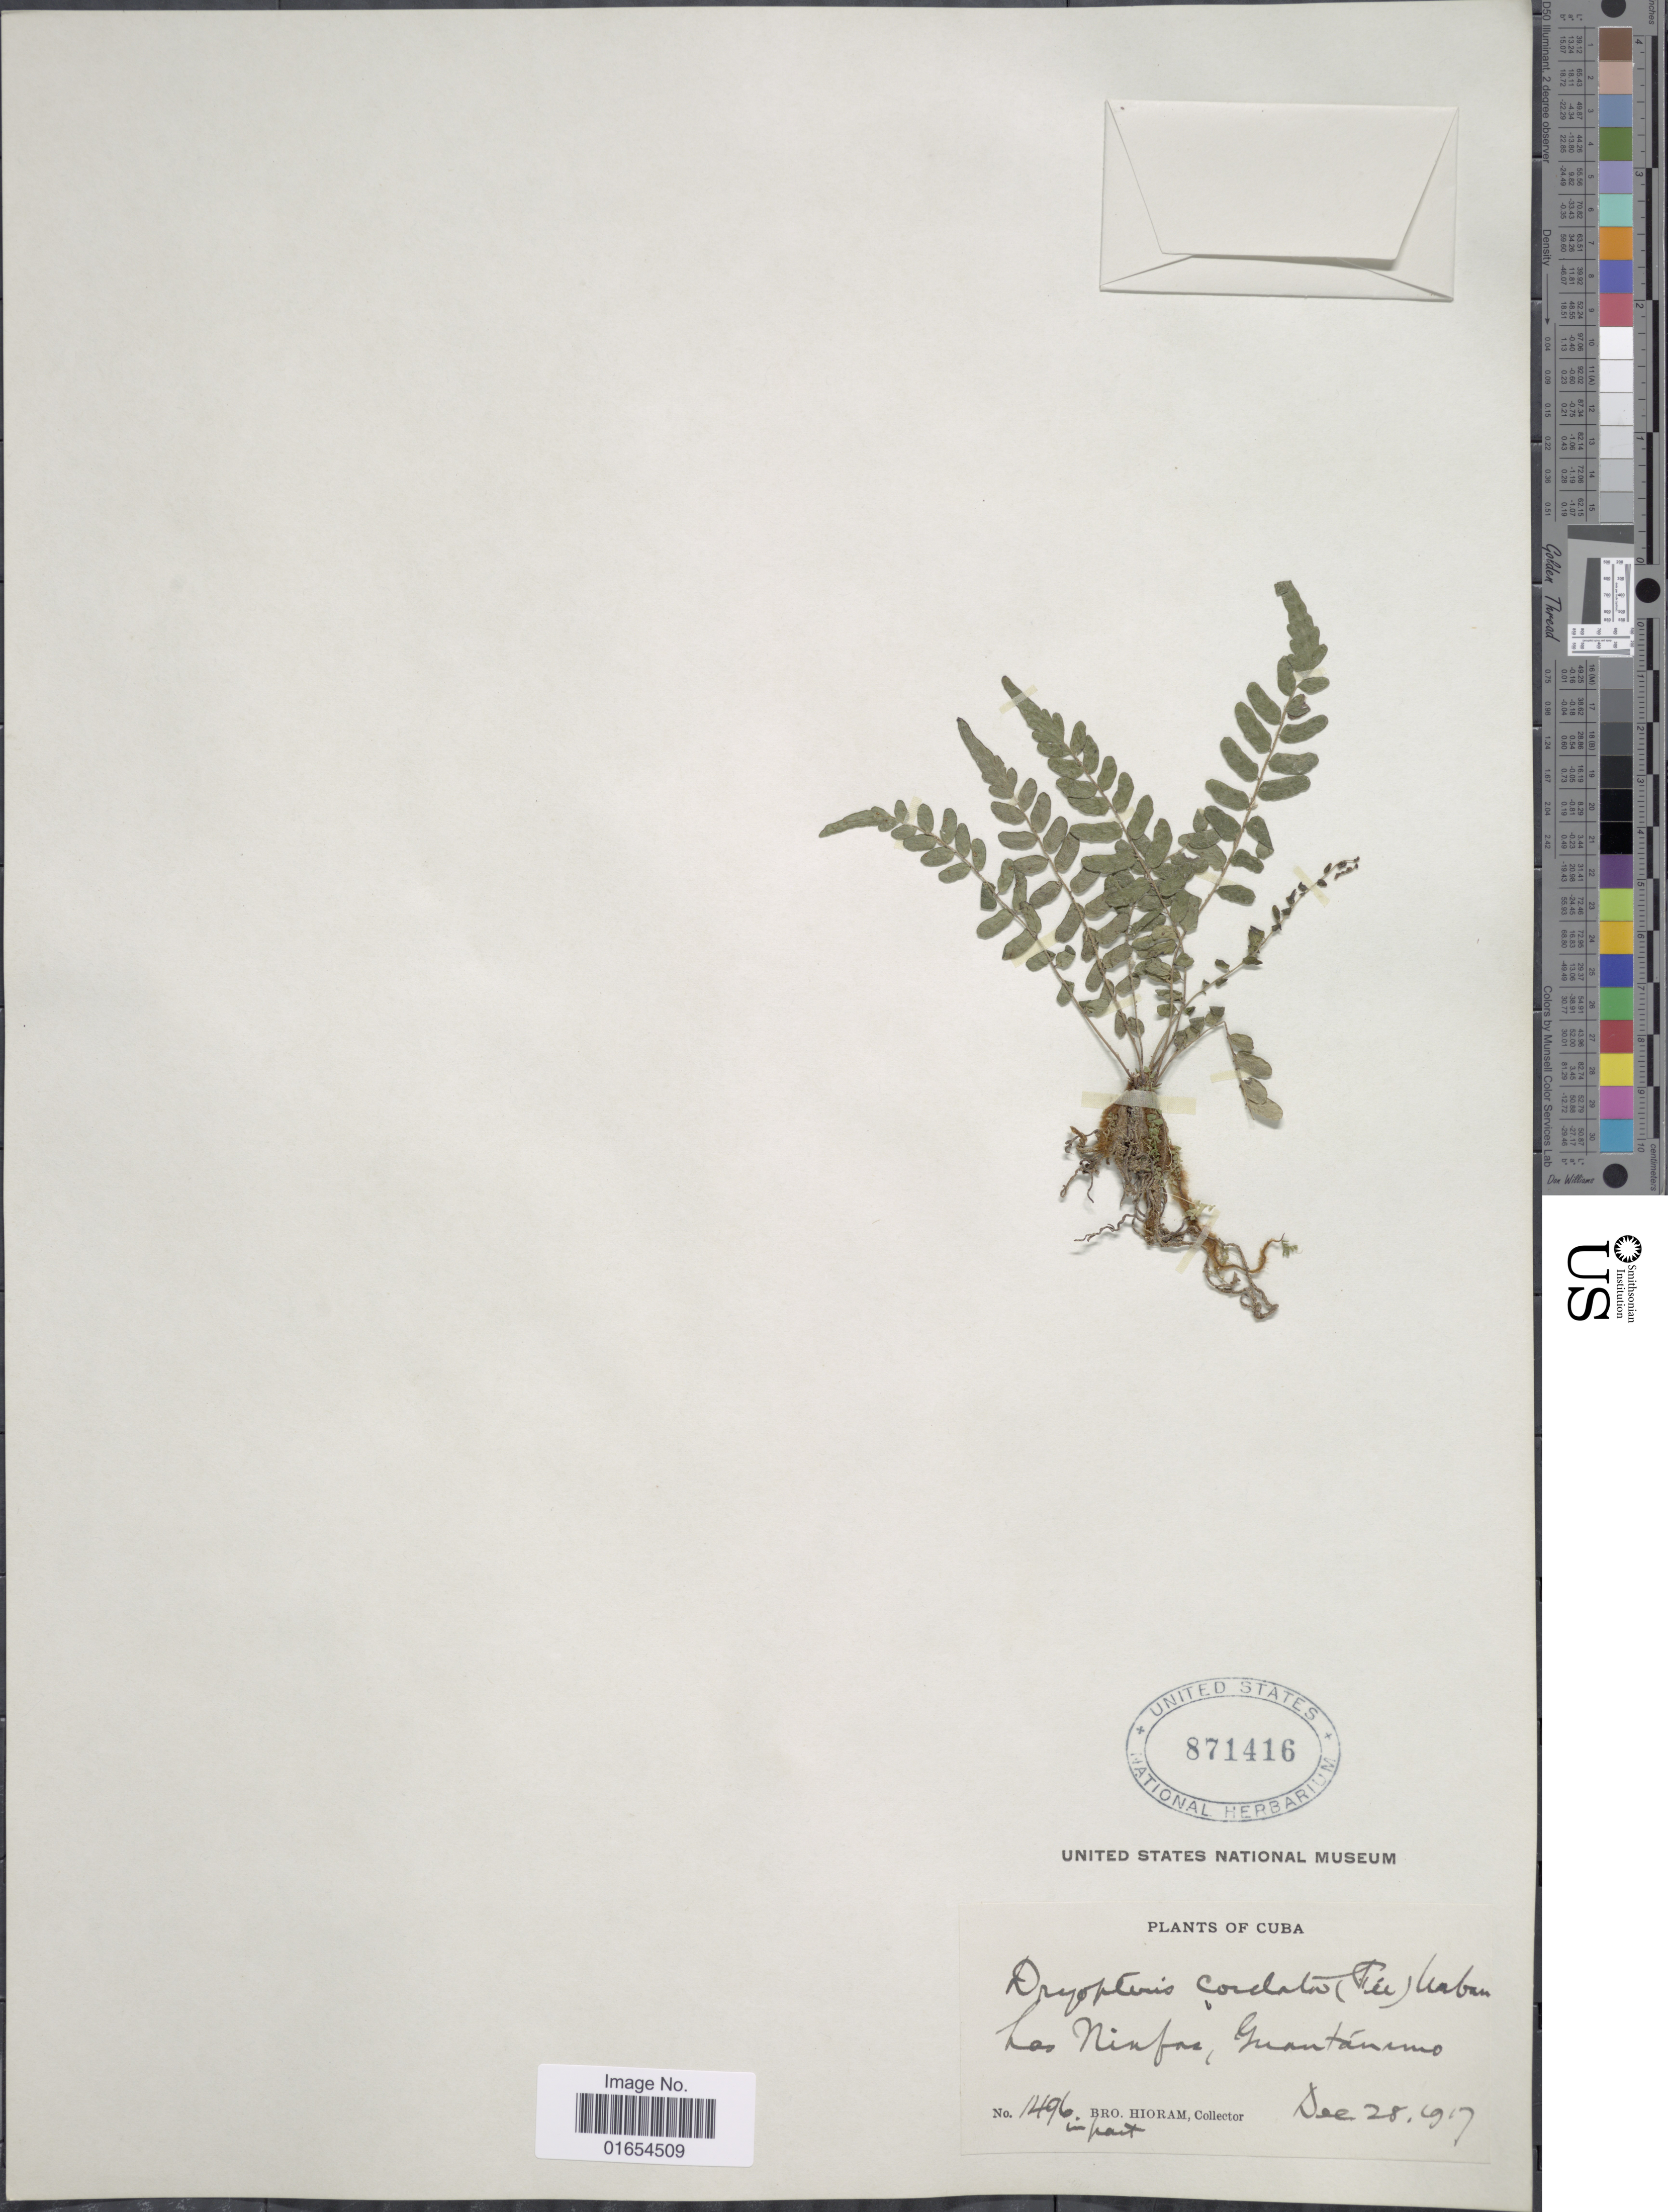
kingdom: Plantae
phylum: Tracheophyta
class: Polypodiopsida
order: Polypodiales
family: Thelypteridaceae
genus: Goniopteris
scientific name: Goniopteris cordata (Fée) comb. nov., ined 2015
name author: (Fée)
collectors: Bro. Hioram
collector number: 1496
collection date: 1917-12-28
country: Cuba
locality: Las Ninfas, Guantanamo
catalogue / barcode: US 871416